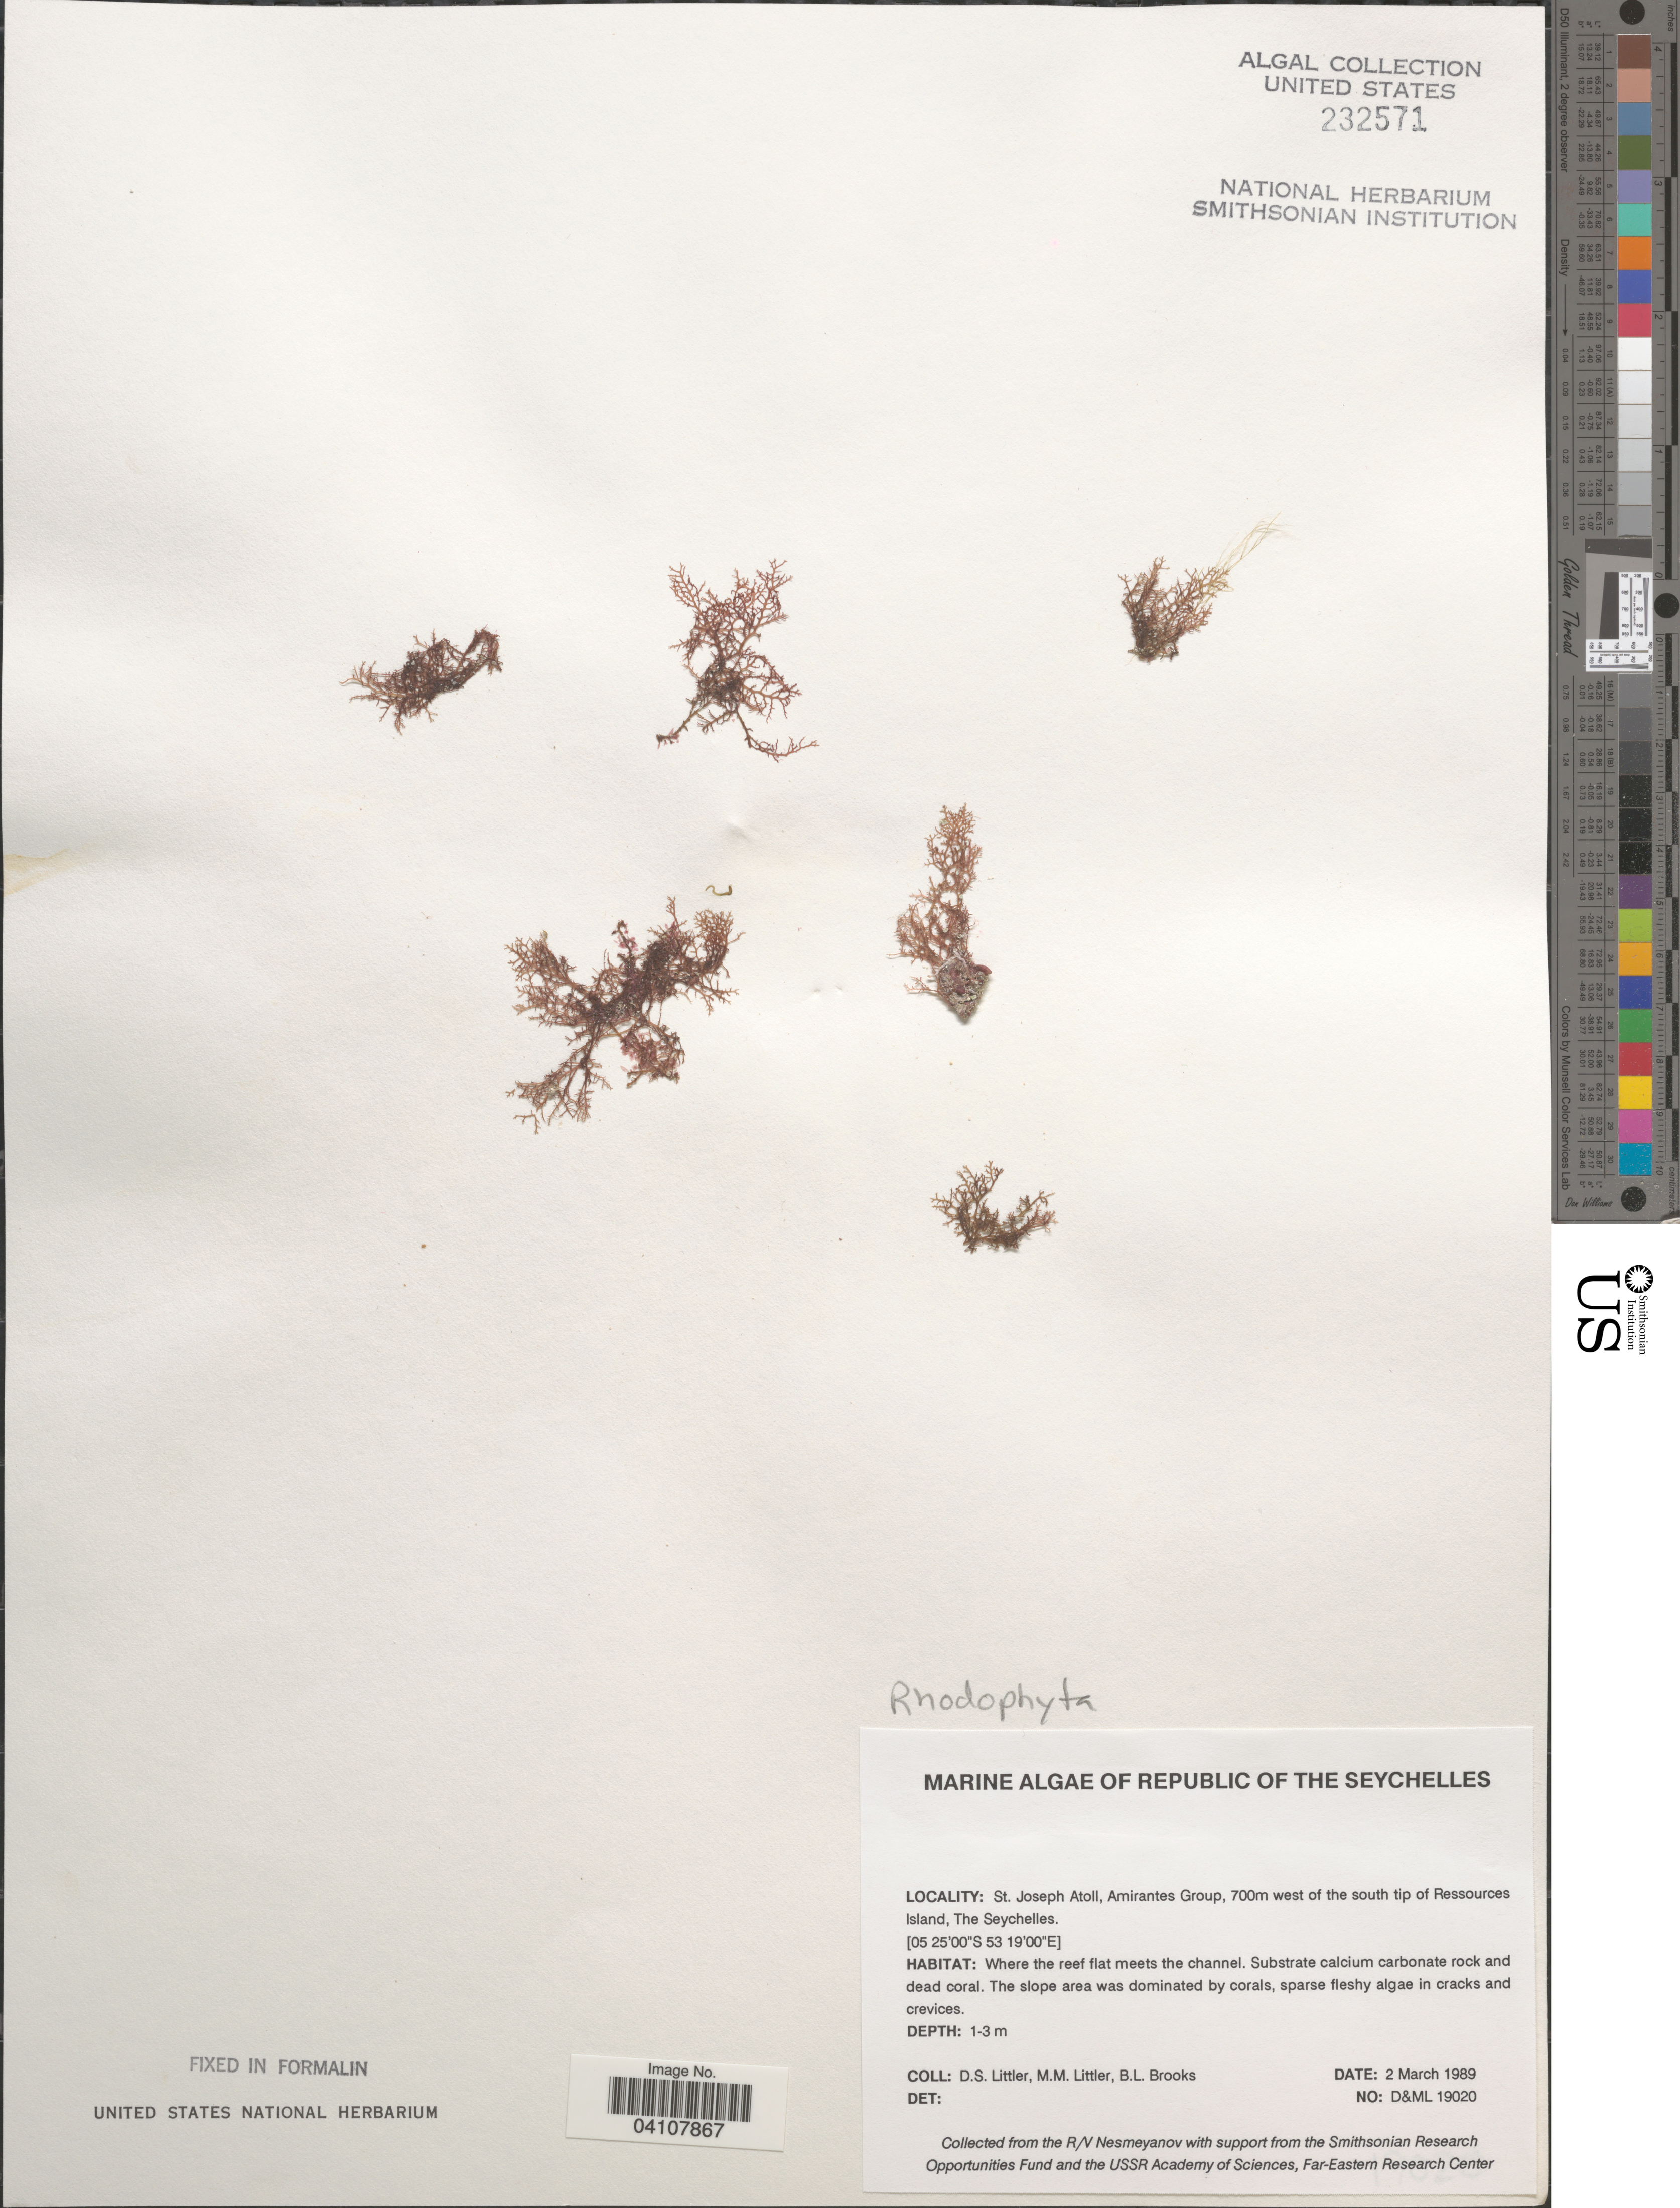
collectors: D. S. Littler & B. Brooks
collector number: D&ML19020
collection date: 1989-03-02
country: Seychelles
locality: Republic of the Seychelles. St. Joseph Atoll, Amirantes Group, 700m west of the south tip of Ressources Island.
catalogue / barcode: US 232571